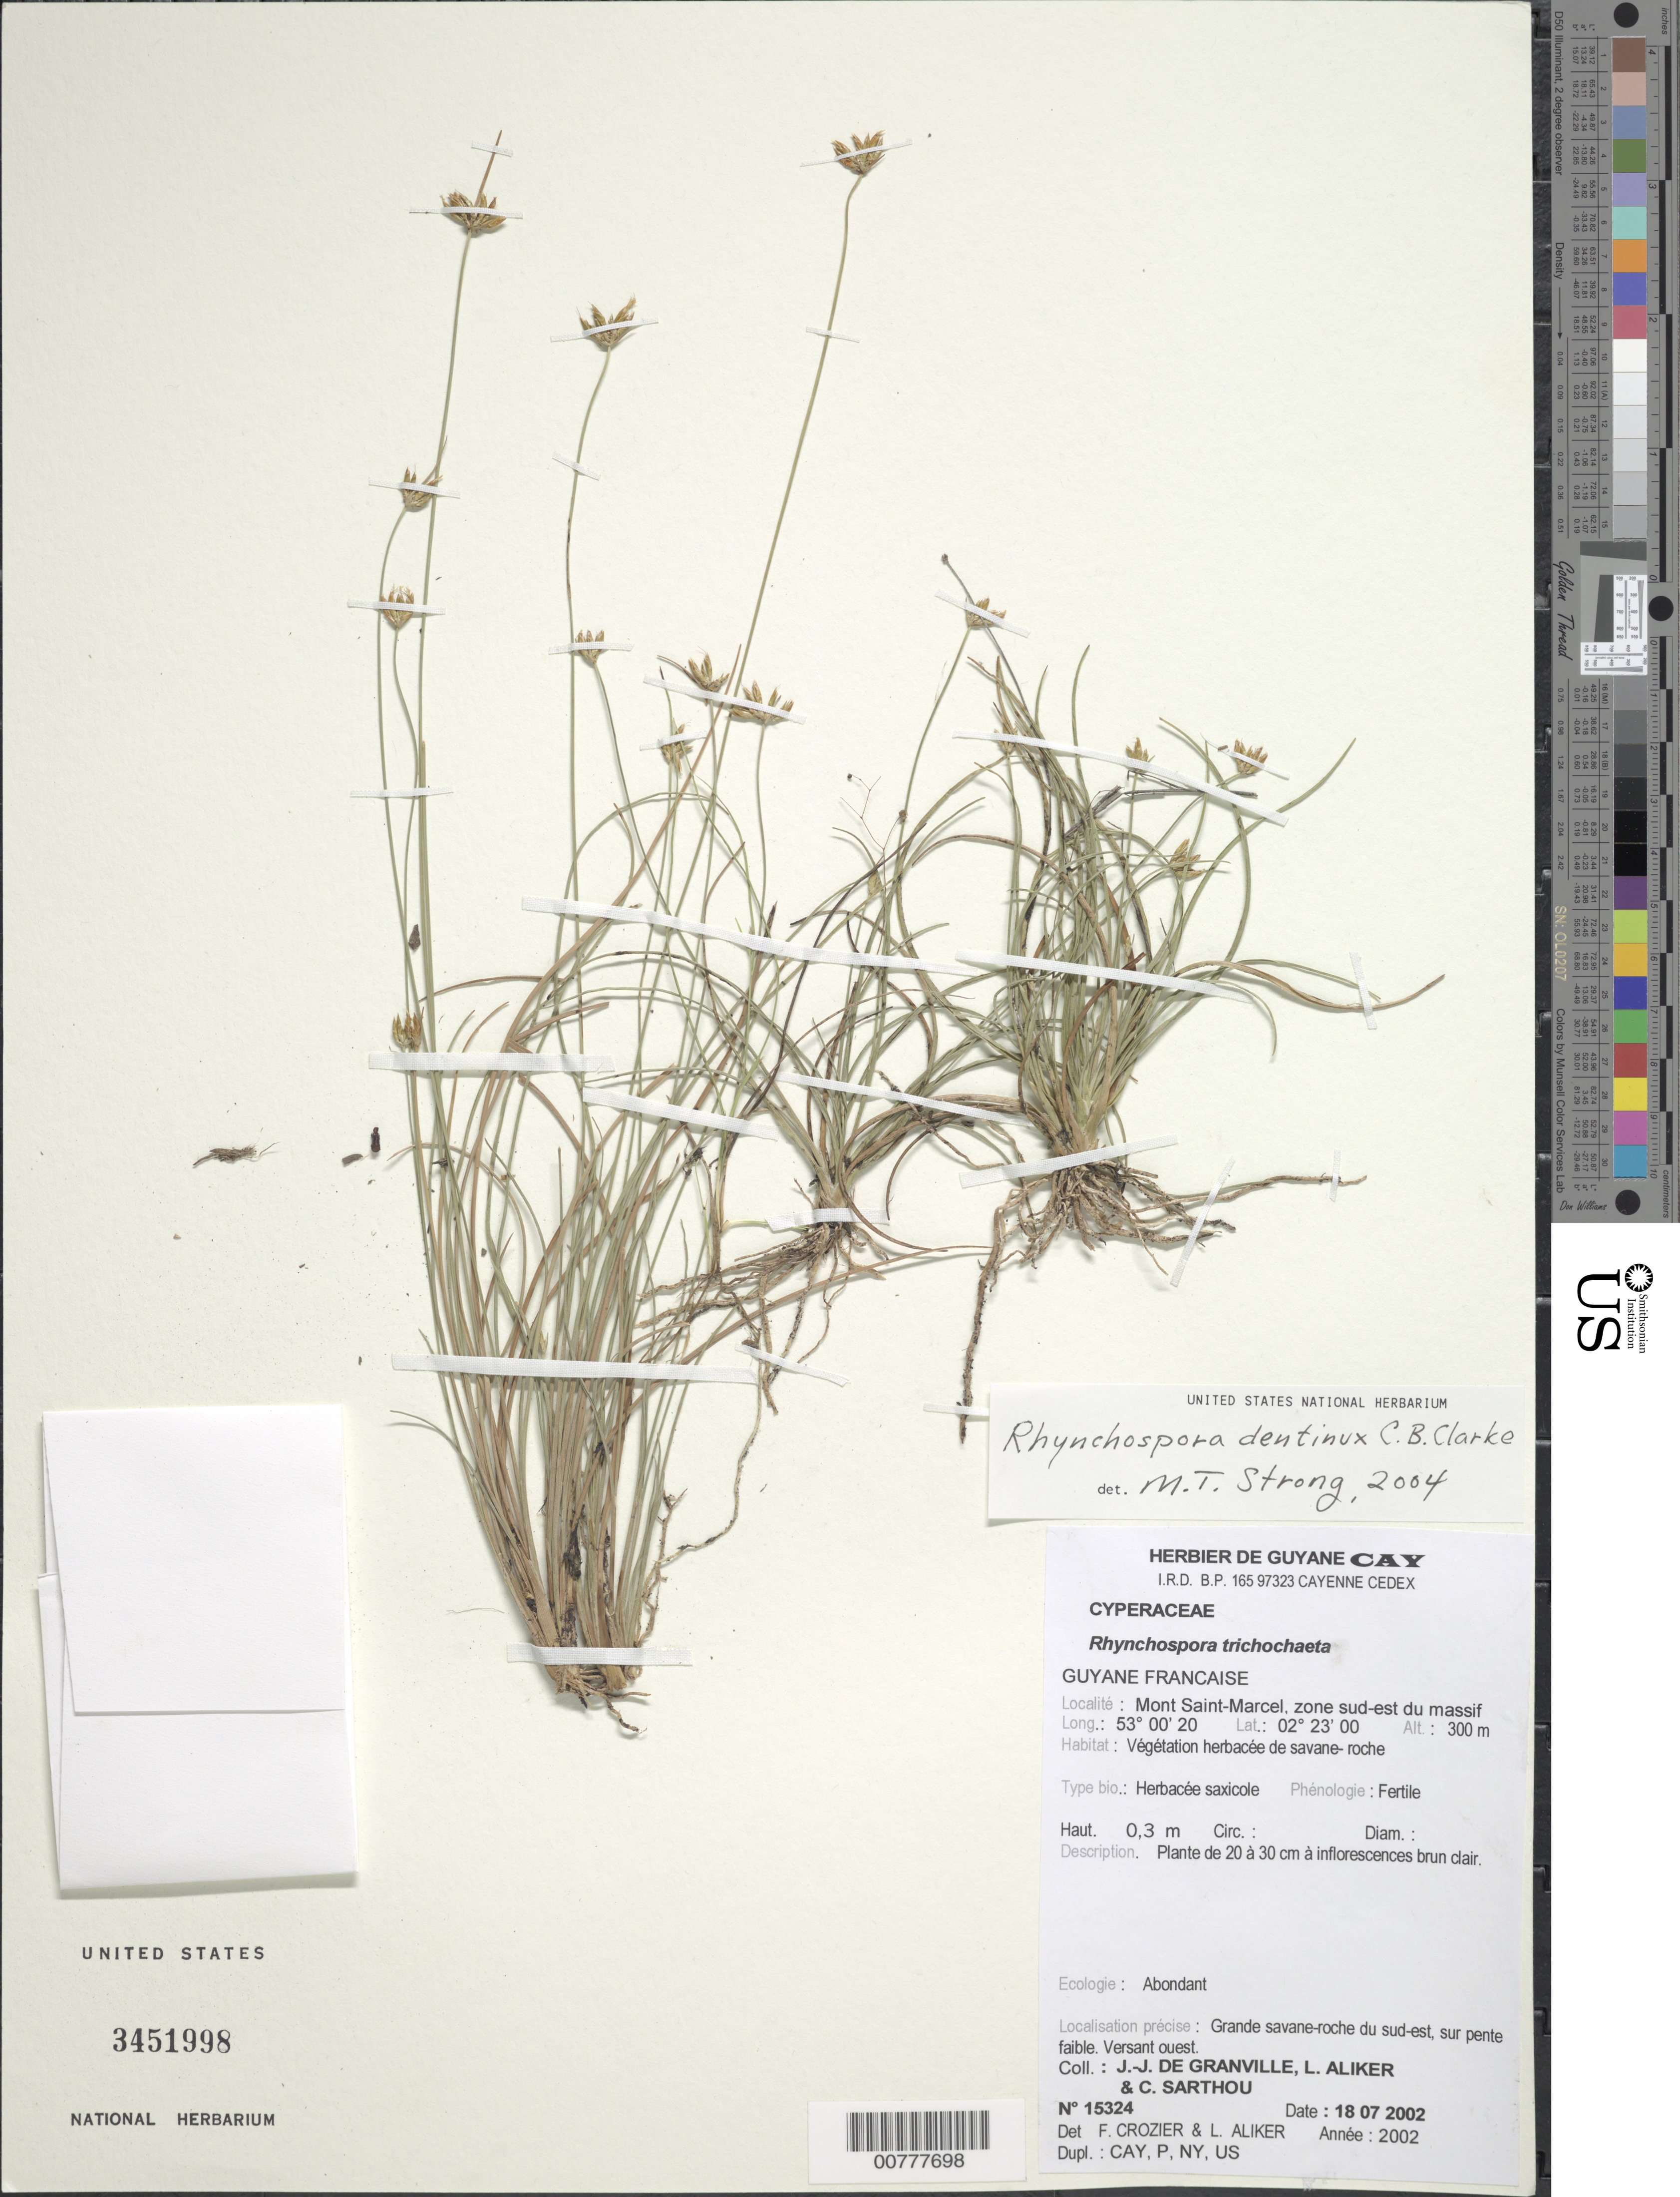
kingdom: Plantae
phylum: Tracheophyta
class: Liliopsida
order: Poales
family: Cyperaceae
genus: Rhynchospora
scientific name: Rhynchospora dentinux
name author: C.B. Clarke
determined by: Alves, K.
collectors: J.-J. de Granville, L. Aliker & C. Sarthou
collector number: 15324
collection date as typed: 18-Jul-02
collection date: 2002-07-18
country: French Guiana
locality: Mont Saint-Marcel, zone Sud-Est du massif, Bassin de l'Yaloupi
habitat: Vegetation herbacée de savane-roche; Grande savane-roche du sud-est, sur pente faible; versant ouest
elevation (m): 300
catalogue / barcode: US 3451998